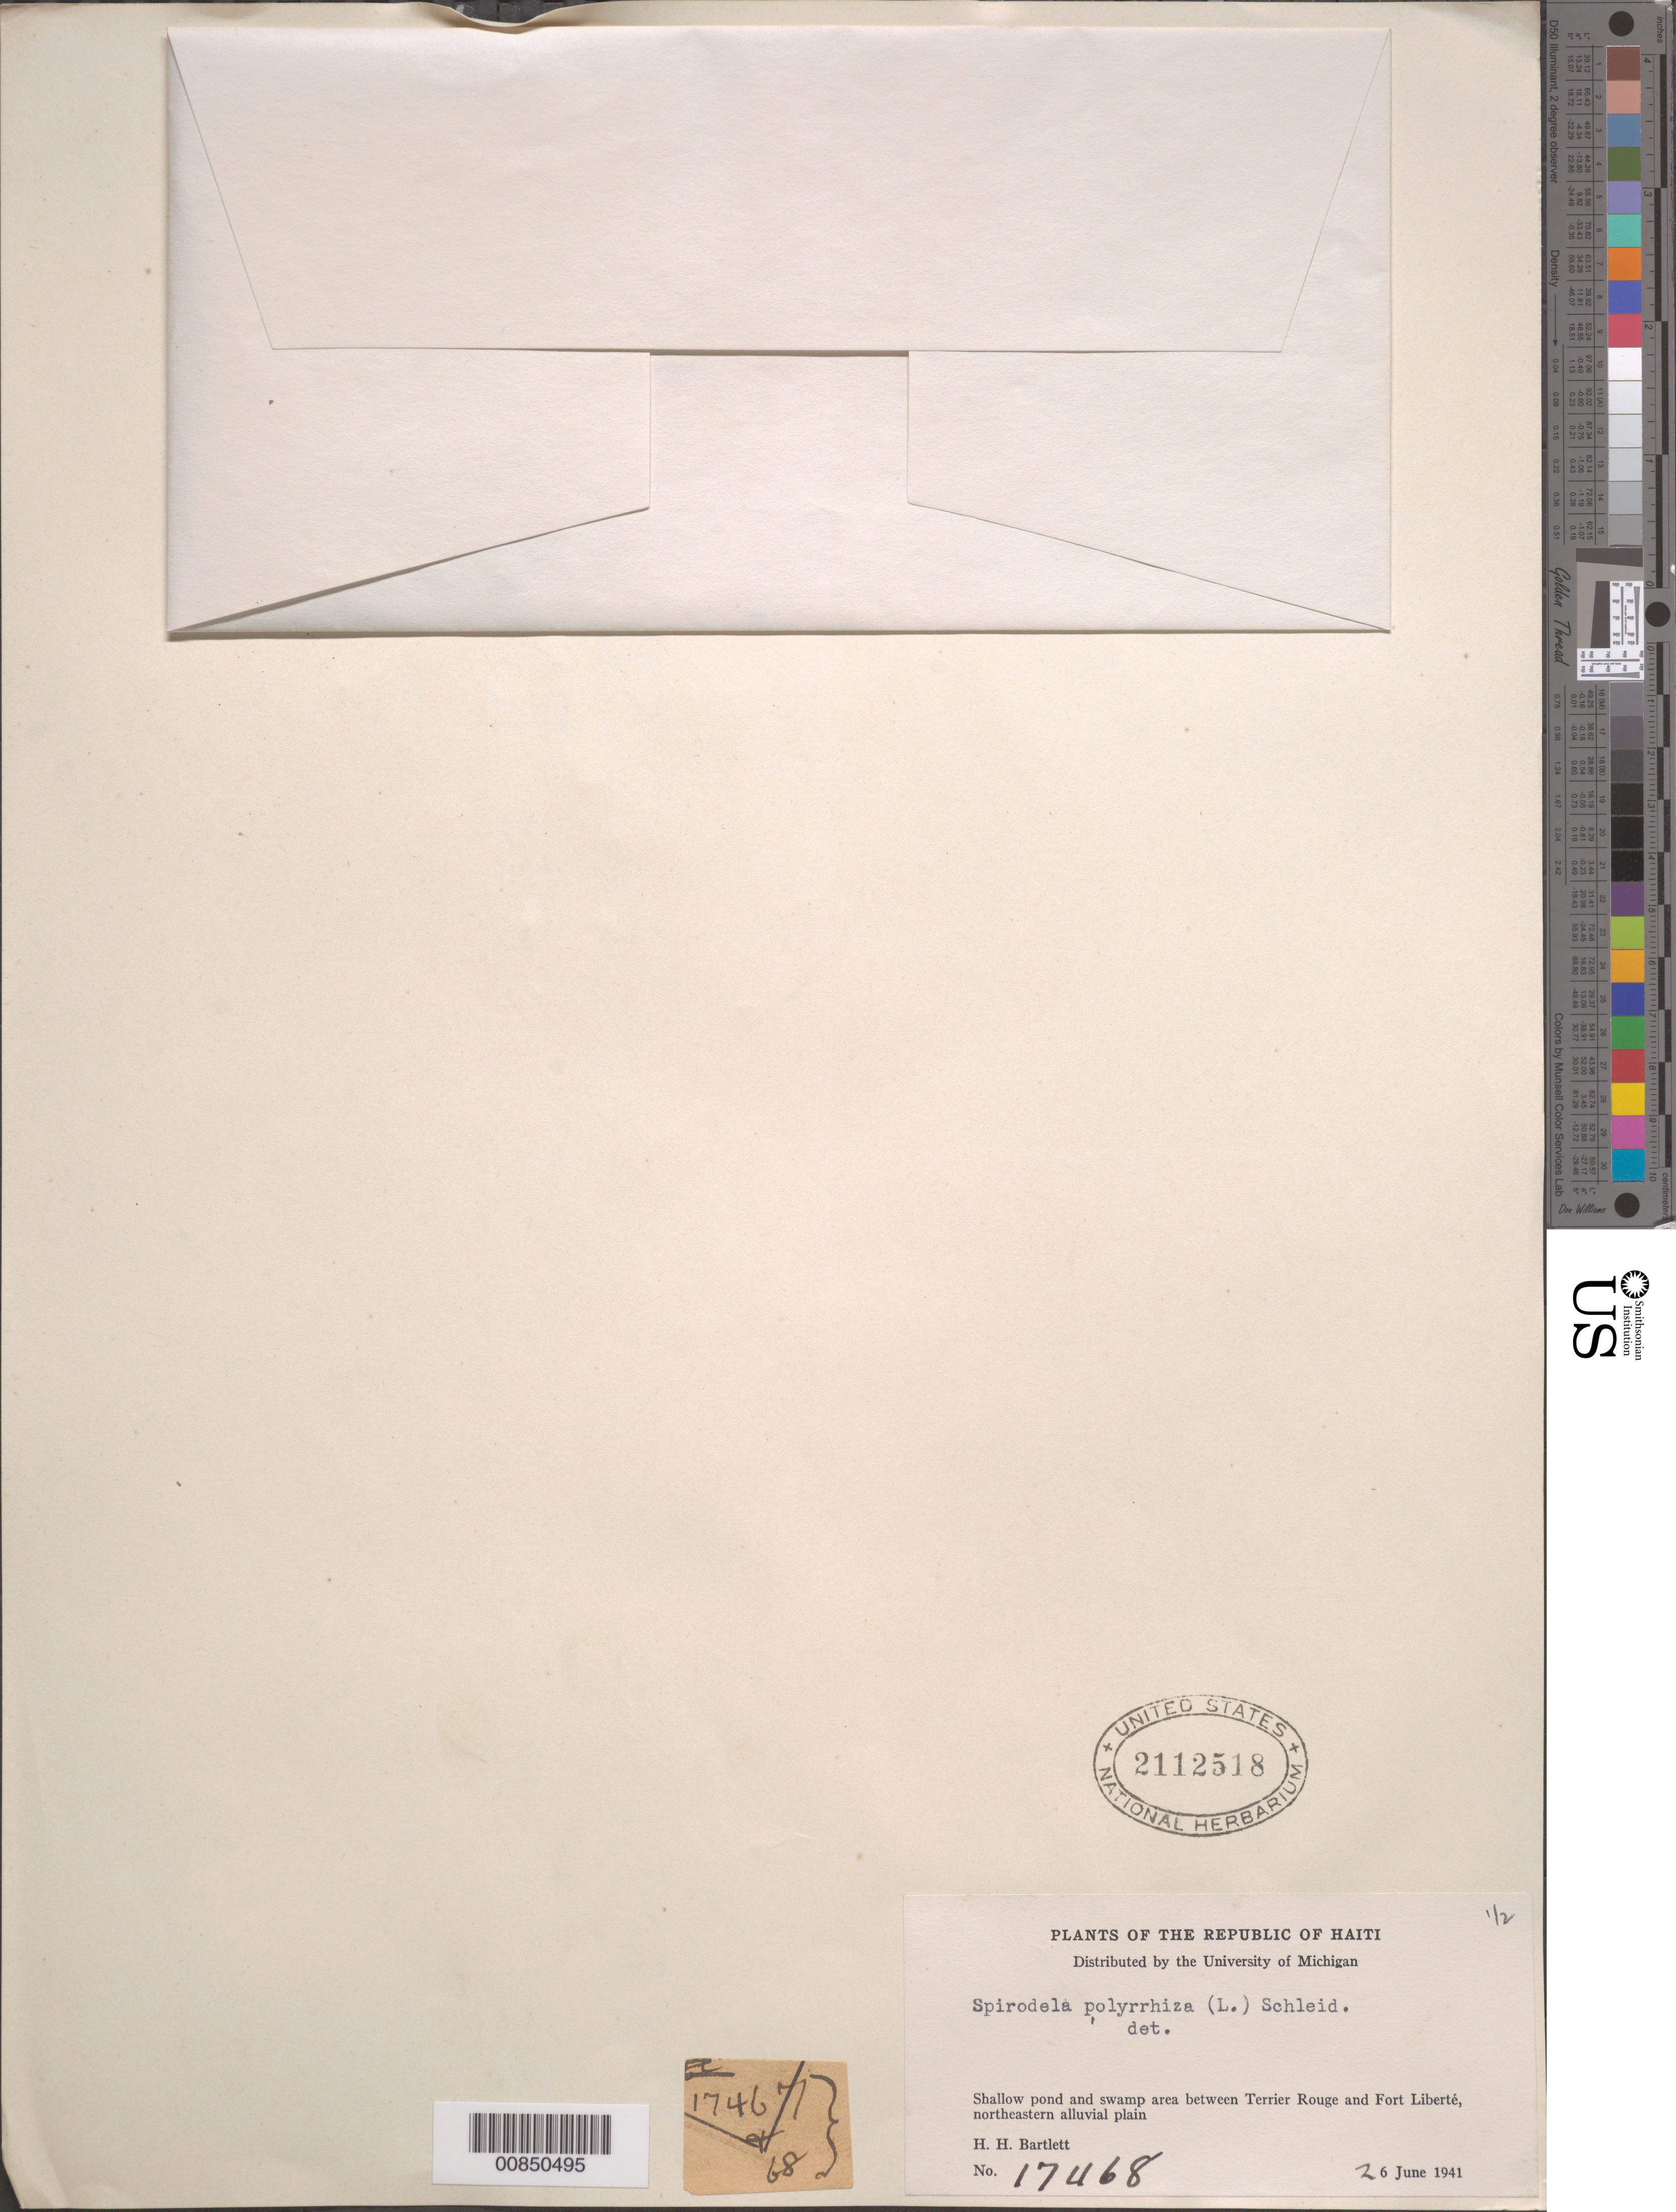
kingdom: Plantae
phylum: Tracheophyta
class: Liliopsida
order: Alismatales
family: Araceae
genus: Spirodela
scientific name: Spirodela polyrrhiza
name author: (L.) Schleid.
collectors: H. H. Bartlett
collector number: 17468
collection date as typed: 26 Jun 1941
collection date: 1941-06-26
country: Haiti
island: Hispaniola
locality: Between Terrier Rouge and Fort Liberté, northeastern alluvial plain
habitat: Shallow pond and swamp area of alluvial plain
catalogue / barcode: US 2112518